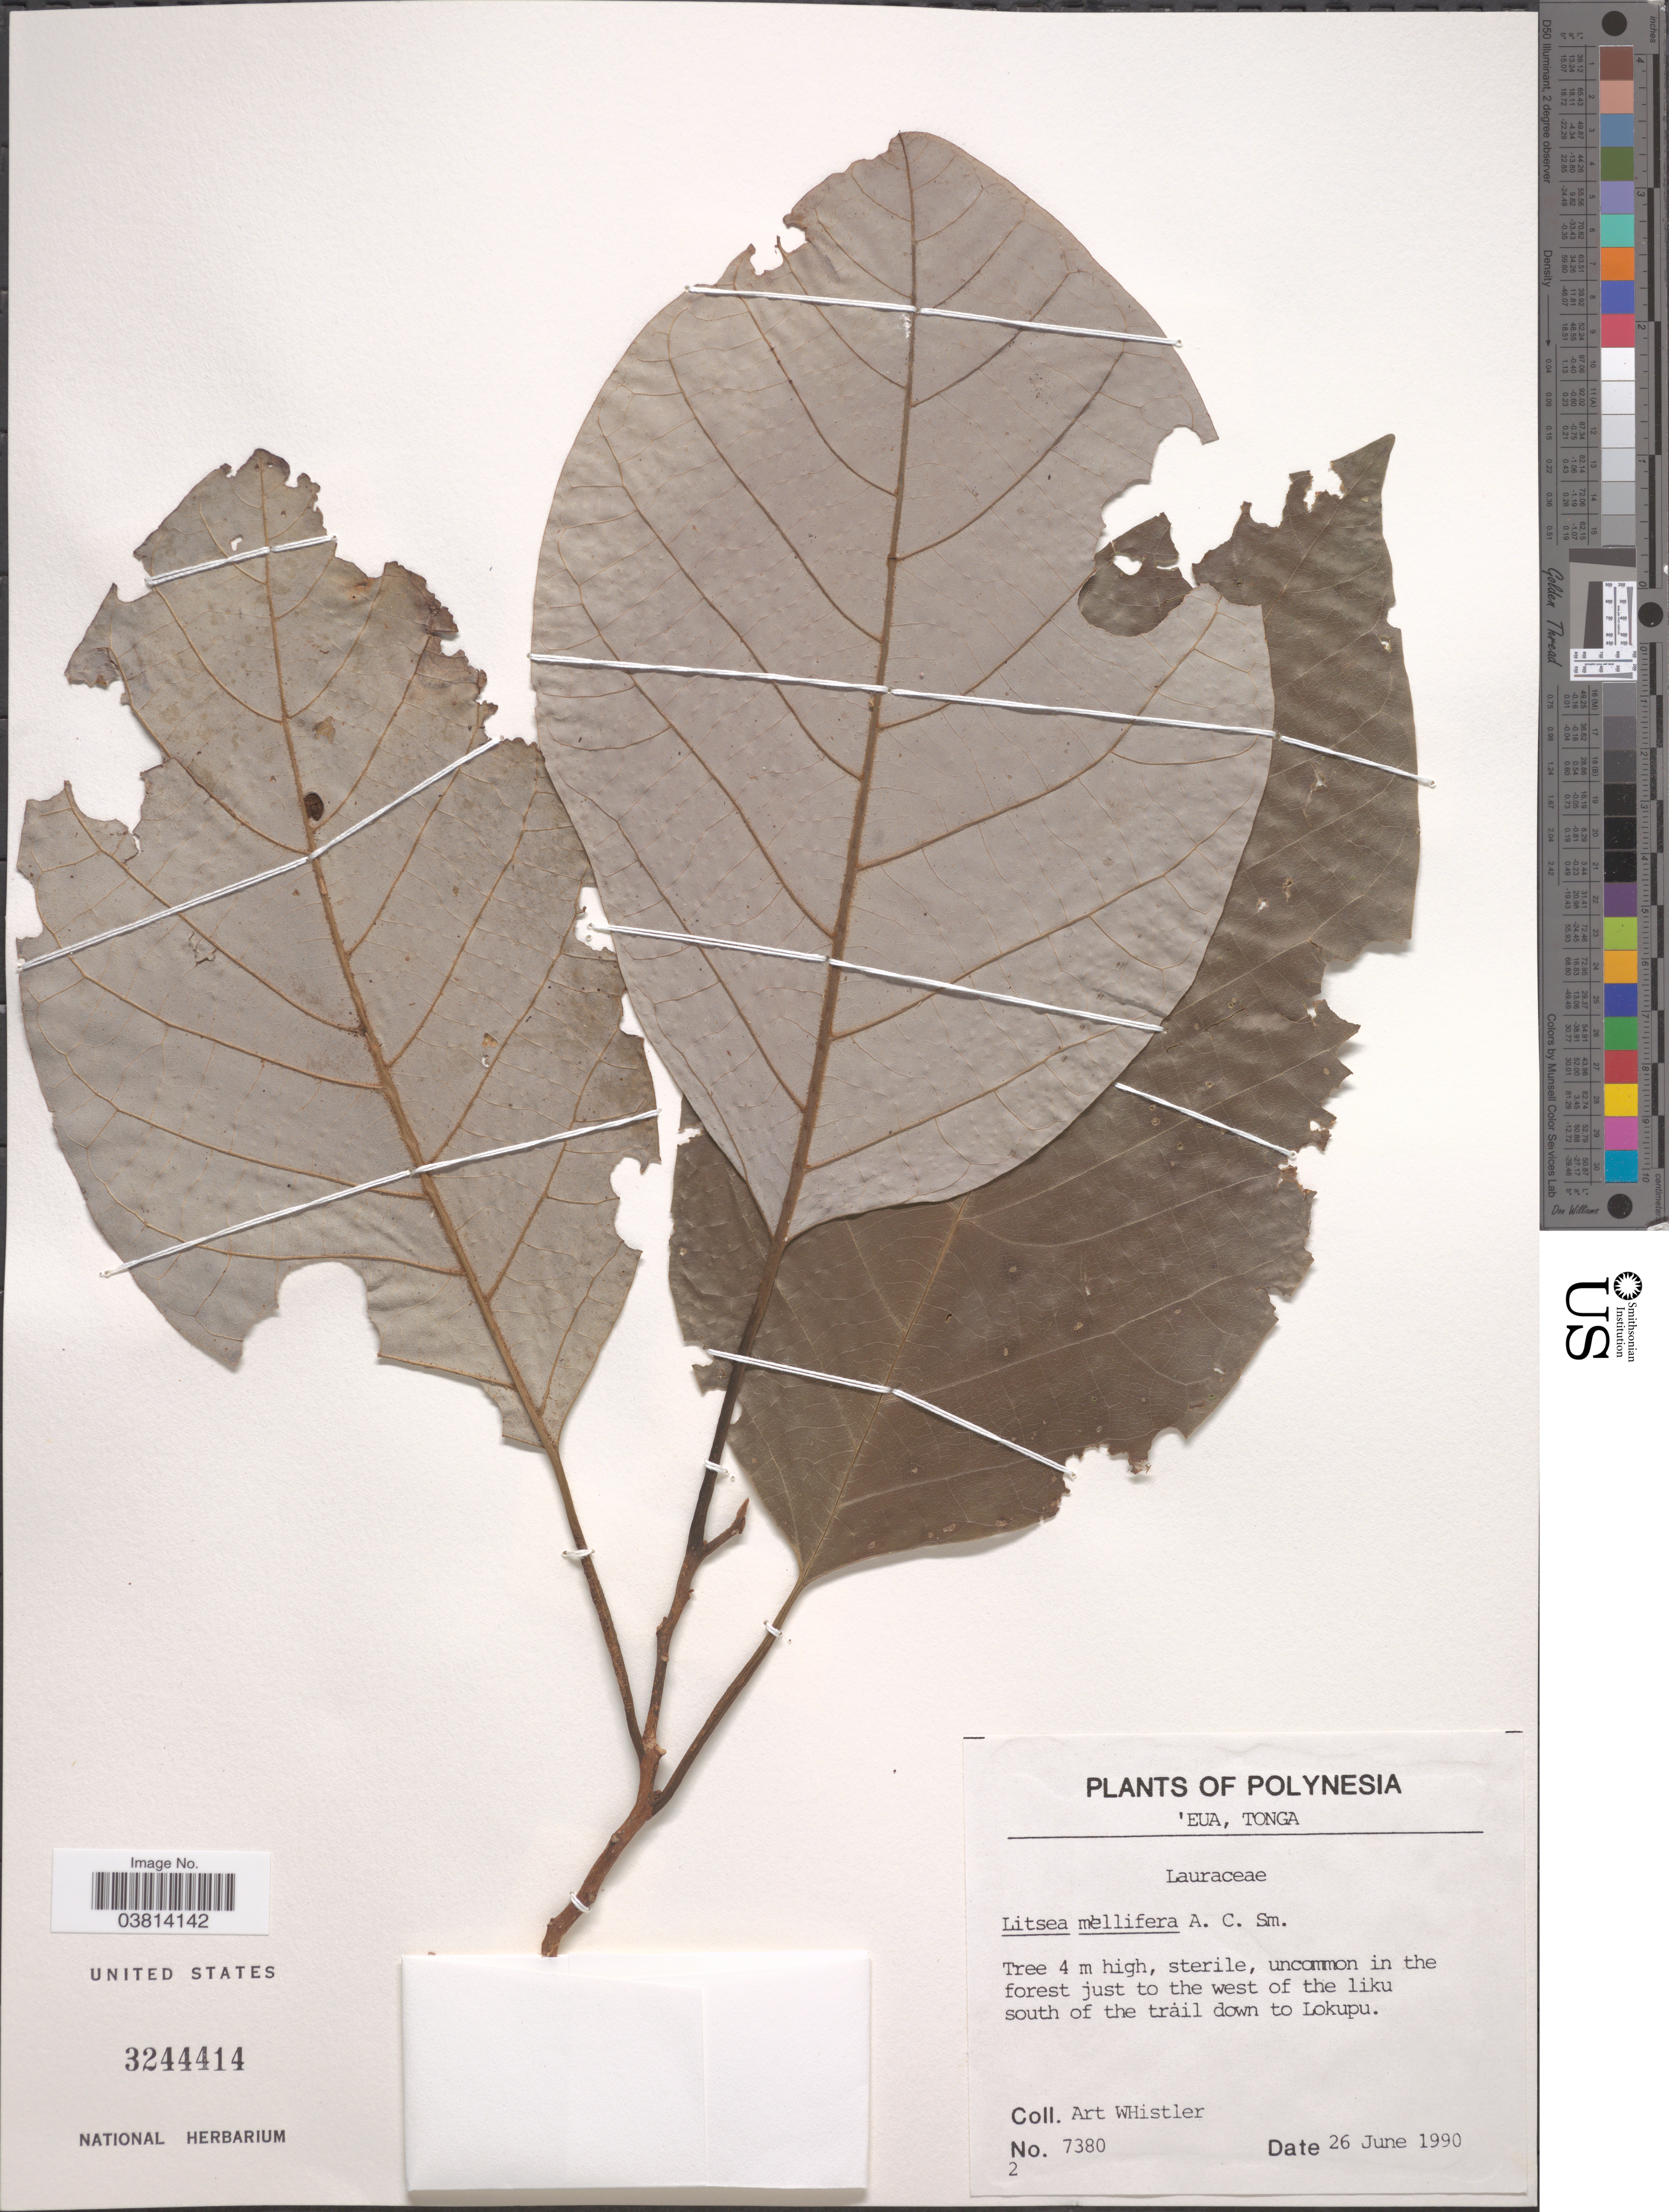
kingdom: Plantae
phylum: Tracheophyta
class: Magnoliopsida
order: Laurales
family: Lauraceae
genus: Litsea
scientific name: Litsea mellifera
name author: A.C. Sm.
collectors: A. Whistler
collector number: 7380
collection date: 1990-06-26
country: Tonga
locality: Polynesia. Eua. Just to the west of the liku south of the trail down to Lokupu.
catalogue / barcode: US 3244414